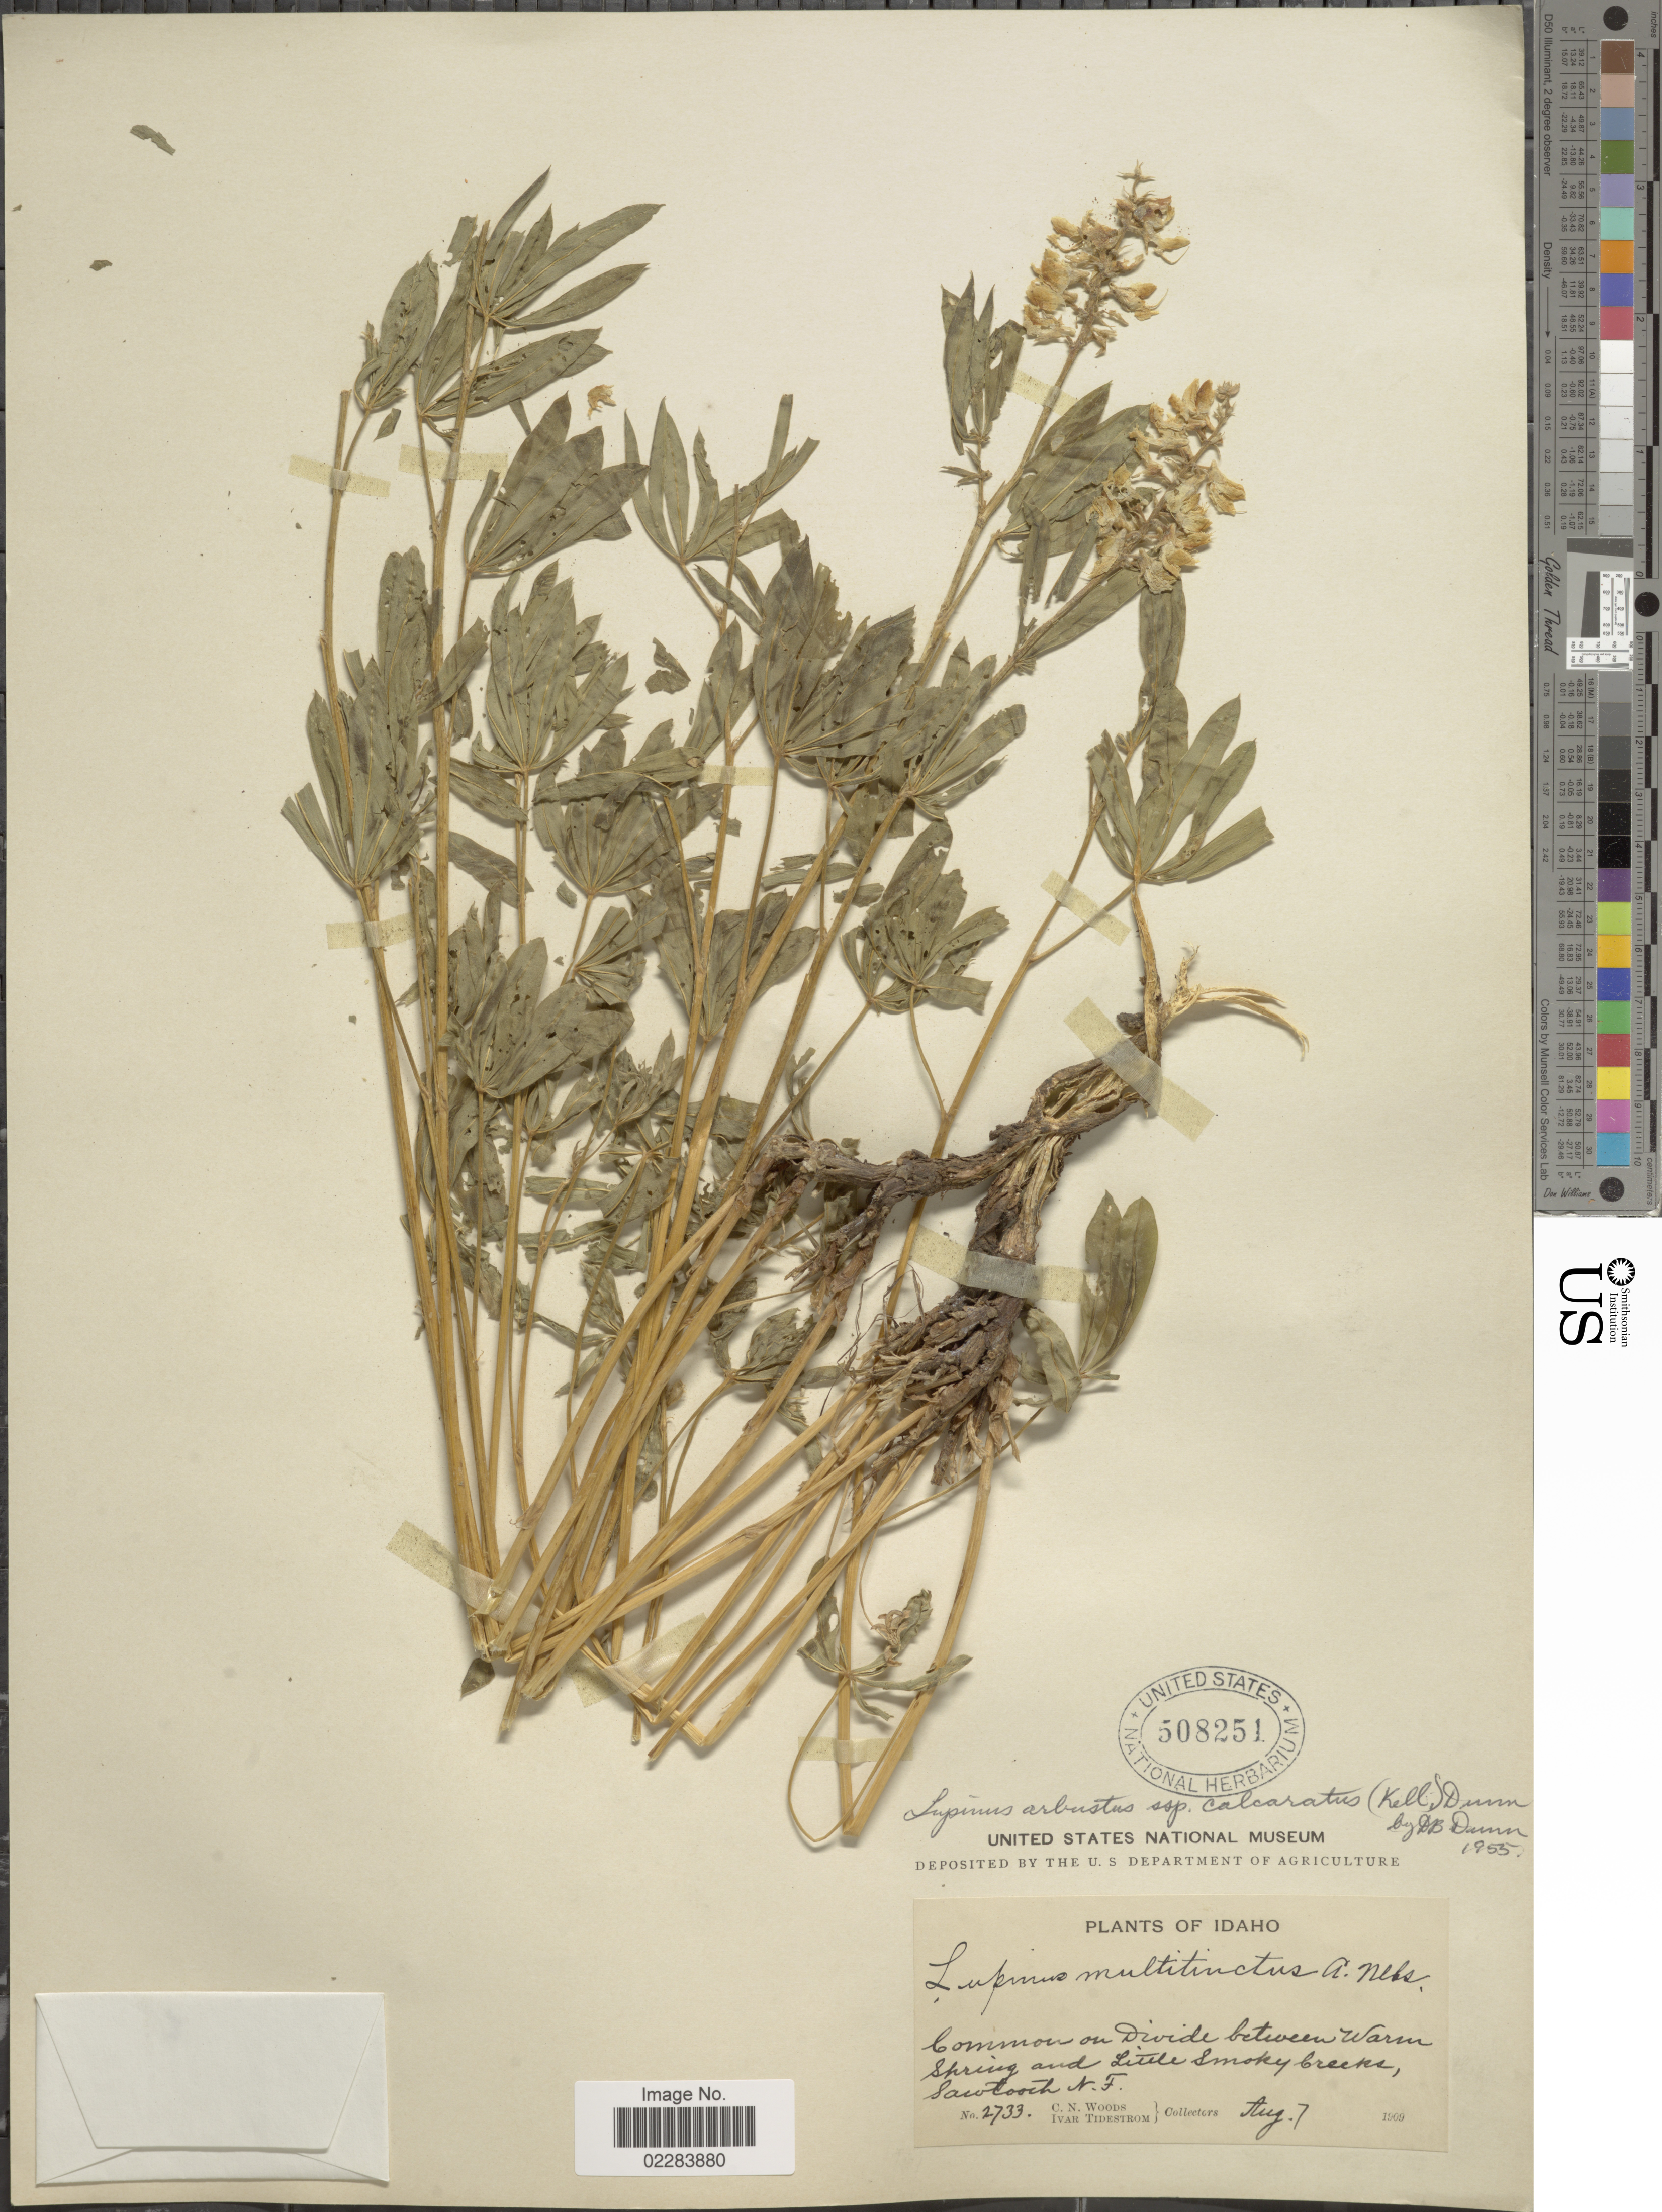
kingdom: Plantae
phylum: Tracheophyta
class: Magnoliopsida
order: Fabales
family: Fabaceae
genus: Lupinus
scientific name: Lupinus arbustus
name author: Lindl.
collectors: C. Woods & I. F. Tidestrom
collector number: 2733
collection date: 1909-08-07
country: United States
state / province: Idaho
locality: Common on Divide between Warm Spring and Little Smokey Creeks, Sawtooth N.F.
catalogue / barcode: US 508251